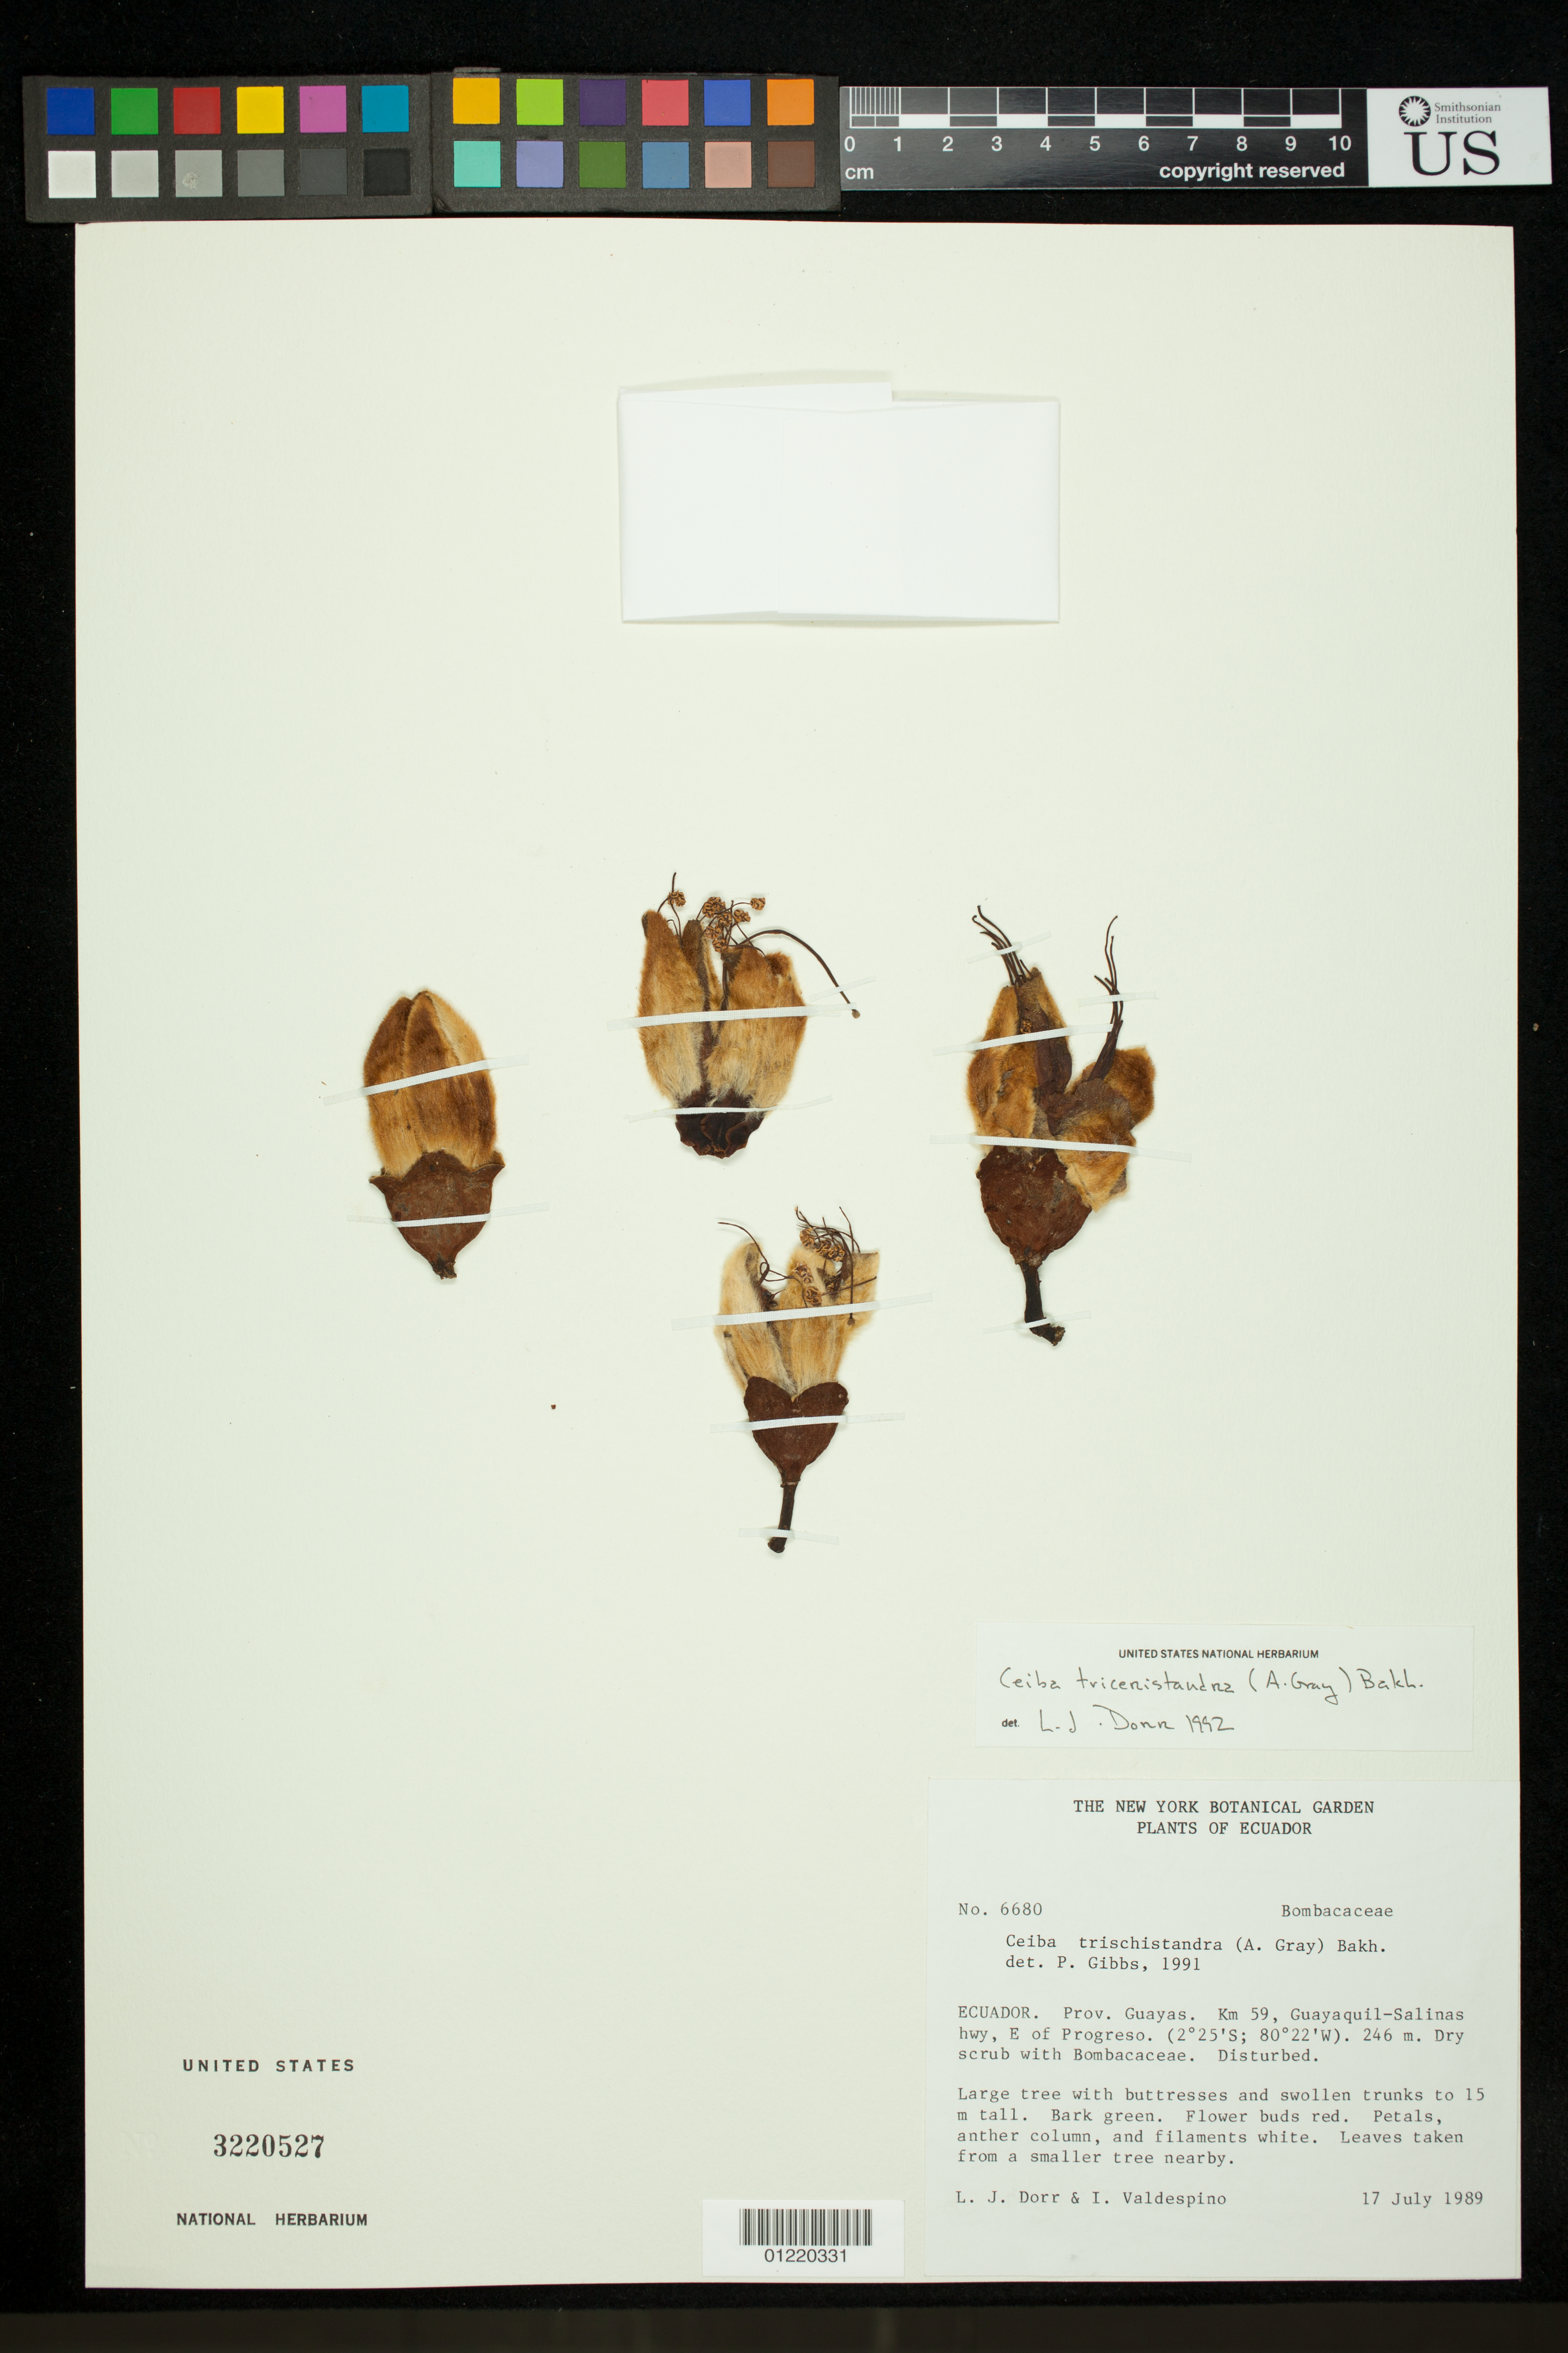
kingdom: Plantae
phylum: Tracheophyta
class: Magnoliopsida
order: Malvales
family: Malvaceae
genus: Ceiba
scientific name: Ceiba ventricosa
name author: (Nees & Mart.) Ravenna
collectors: L. J. Dorr & I. A. Valdespino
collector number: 6680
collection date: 1989-07-17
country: Ecuador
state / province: Guayas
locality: Km 59, Guayaquil-Salinas hwy, E of Progreso.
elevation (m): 246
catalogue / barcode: US 3220527